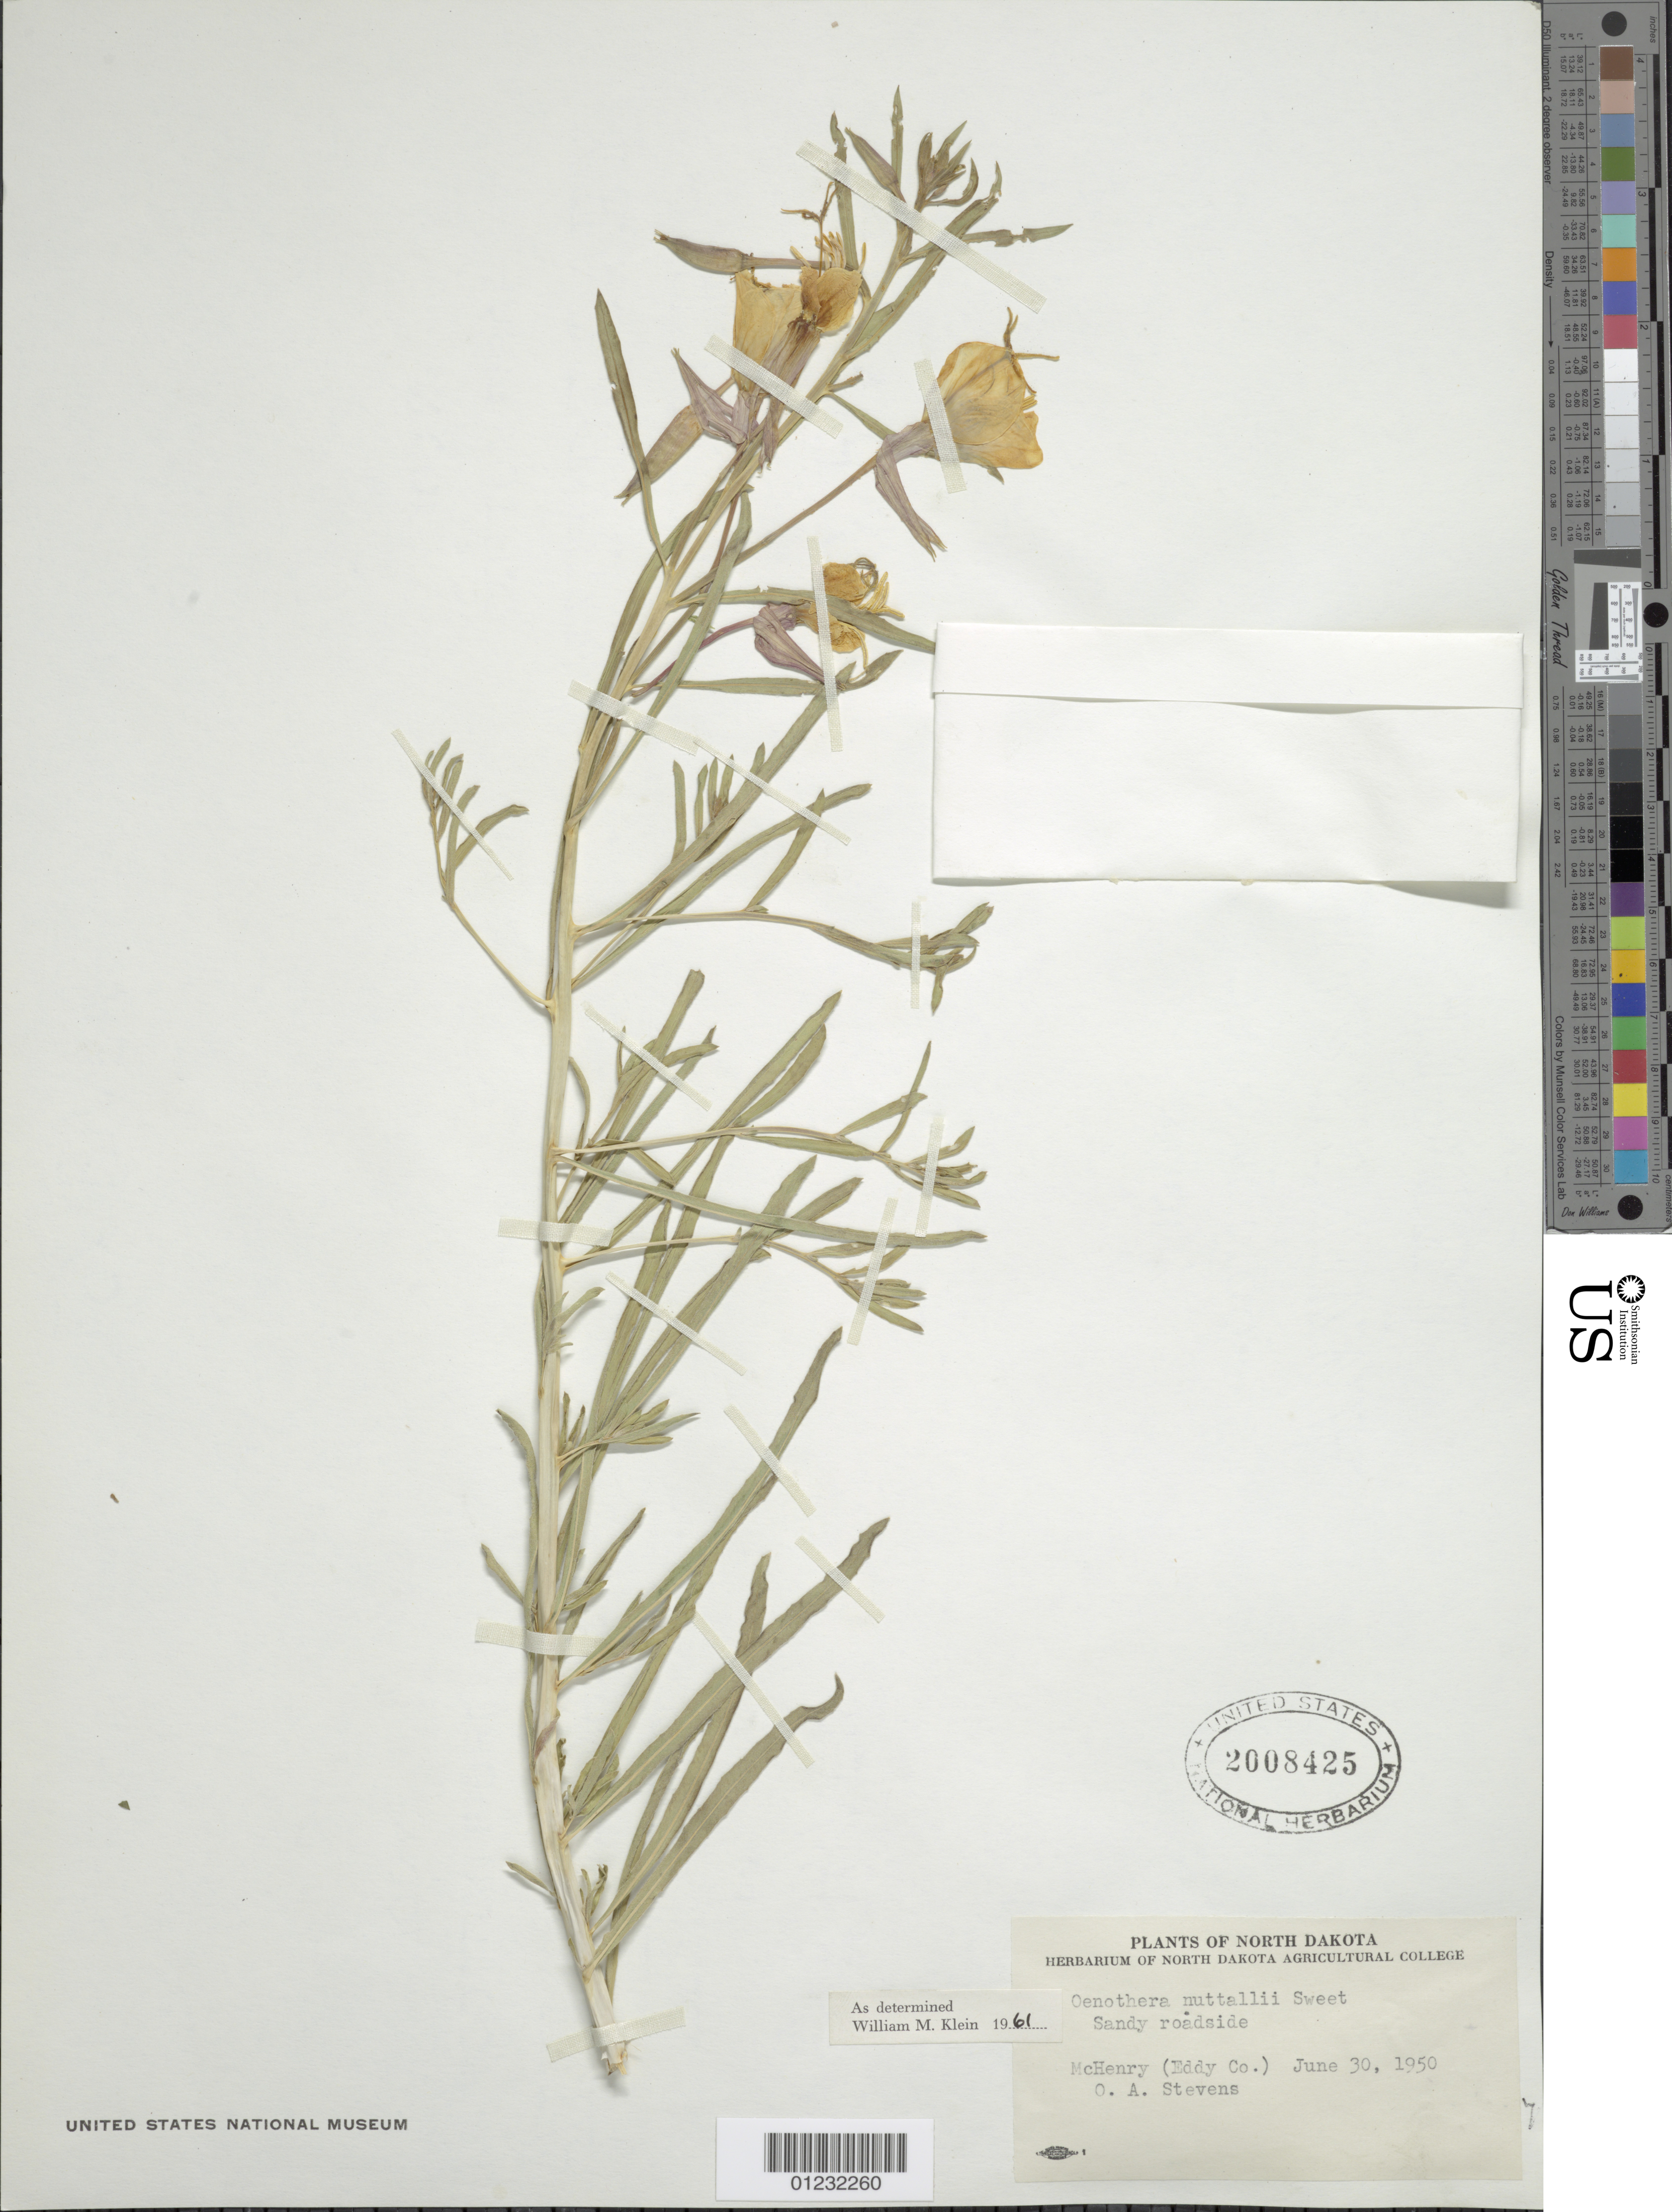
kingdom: Plantae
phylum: Tracheophyta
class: Magnoliopsida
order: Myrtales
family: Onagraceae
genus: Oenothera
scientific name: Oenothera nuttallii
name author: Sweet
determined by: Klein, W. M.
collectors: O. Stevens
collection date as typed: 30 Jun 1950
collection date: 1950-06-30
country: United States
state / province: North Dakota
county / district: Eddy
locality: McHenry.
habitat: Sandy roadside.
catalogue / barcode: US 2008425